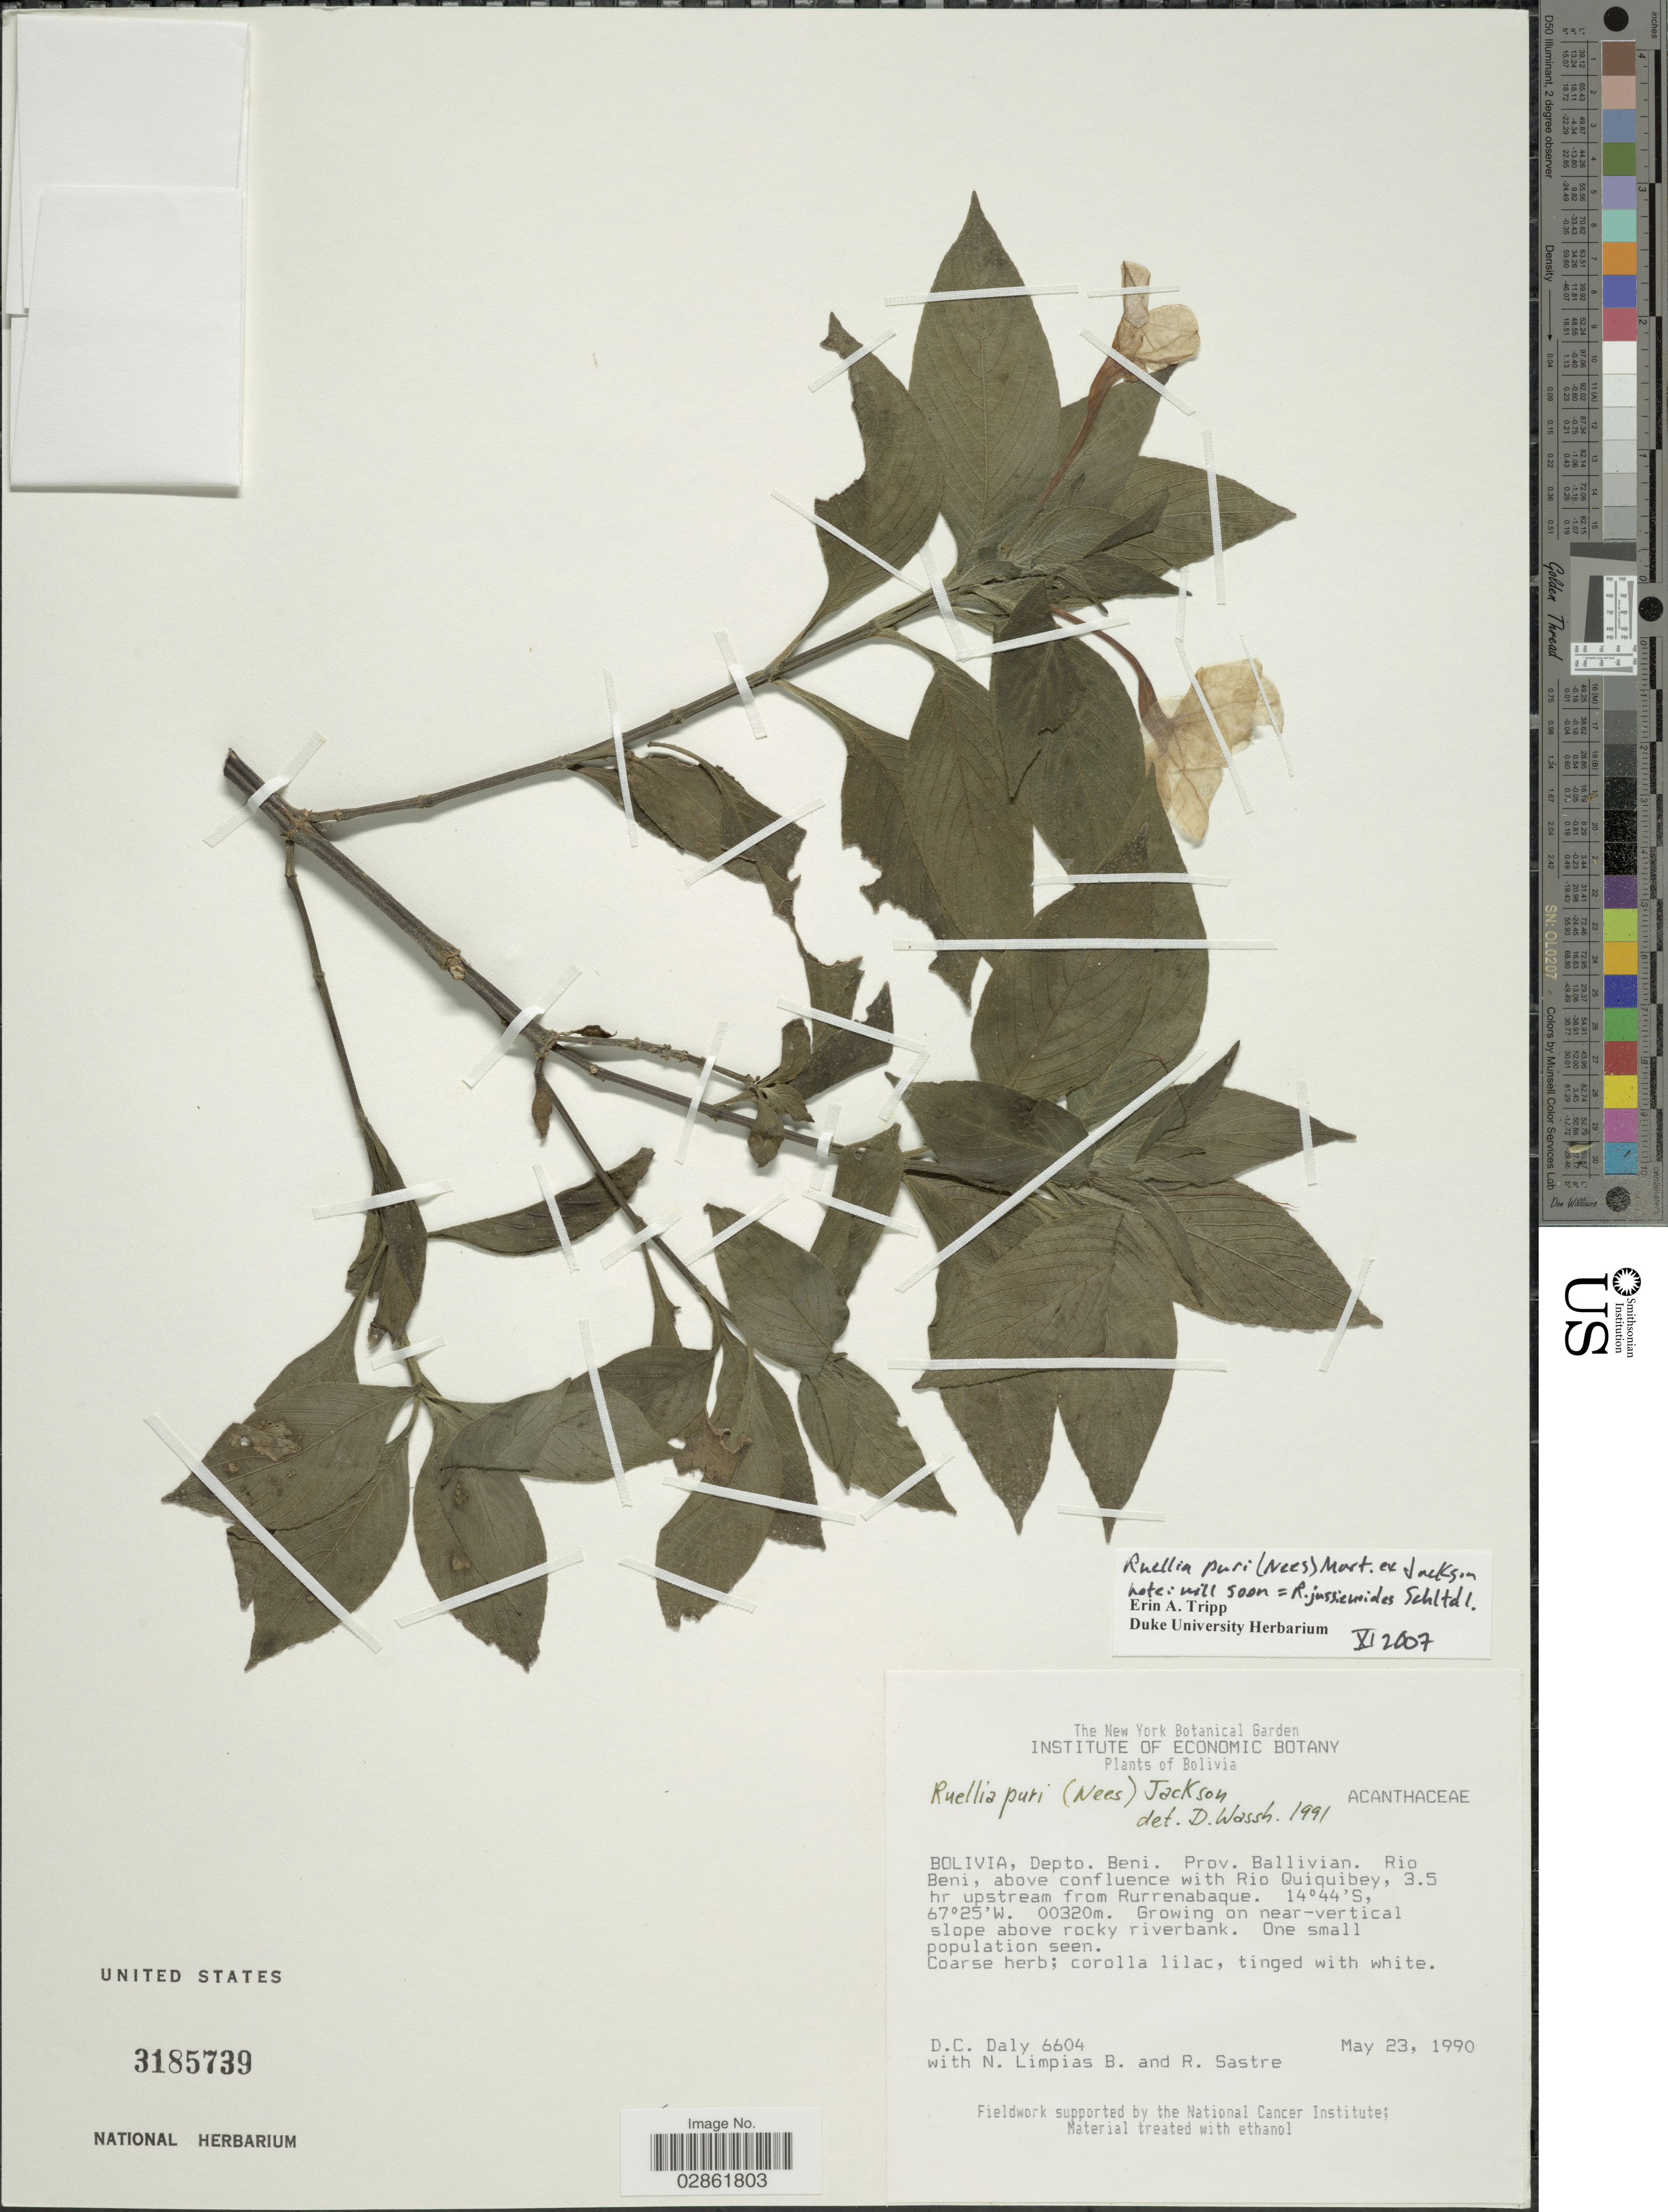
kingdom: Plantae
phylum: Tracheophyta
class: Magnoliopsida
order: Lamiales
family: Acanthaceae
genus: Ruellia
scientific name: Ruellia puri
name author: Mart. ex Nees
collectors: D. C. Daly, N. Limpias & R. Sastre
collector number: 6604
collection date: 1990-05-23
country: Bolivia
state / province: Beni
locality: Depto. Beni. Prov. Ballivian. Rio Beni, above confluence with Rio Quiquibey, 3.5 hr upstream from Rurrenabaque.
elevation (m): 320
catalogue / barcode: US 3185739